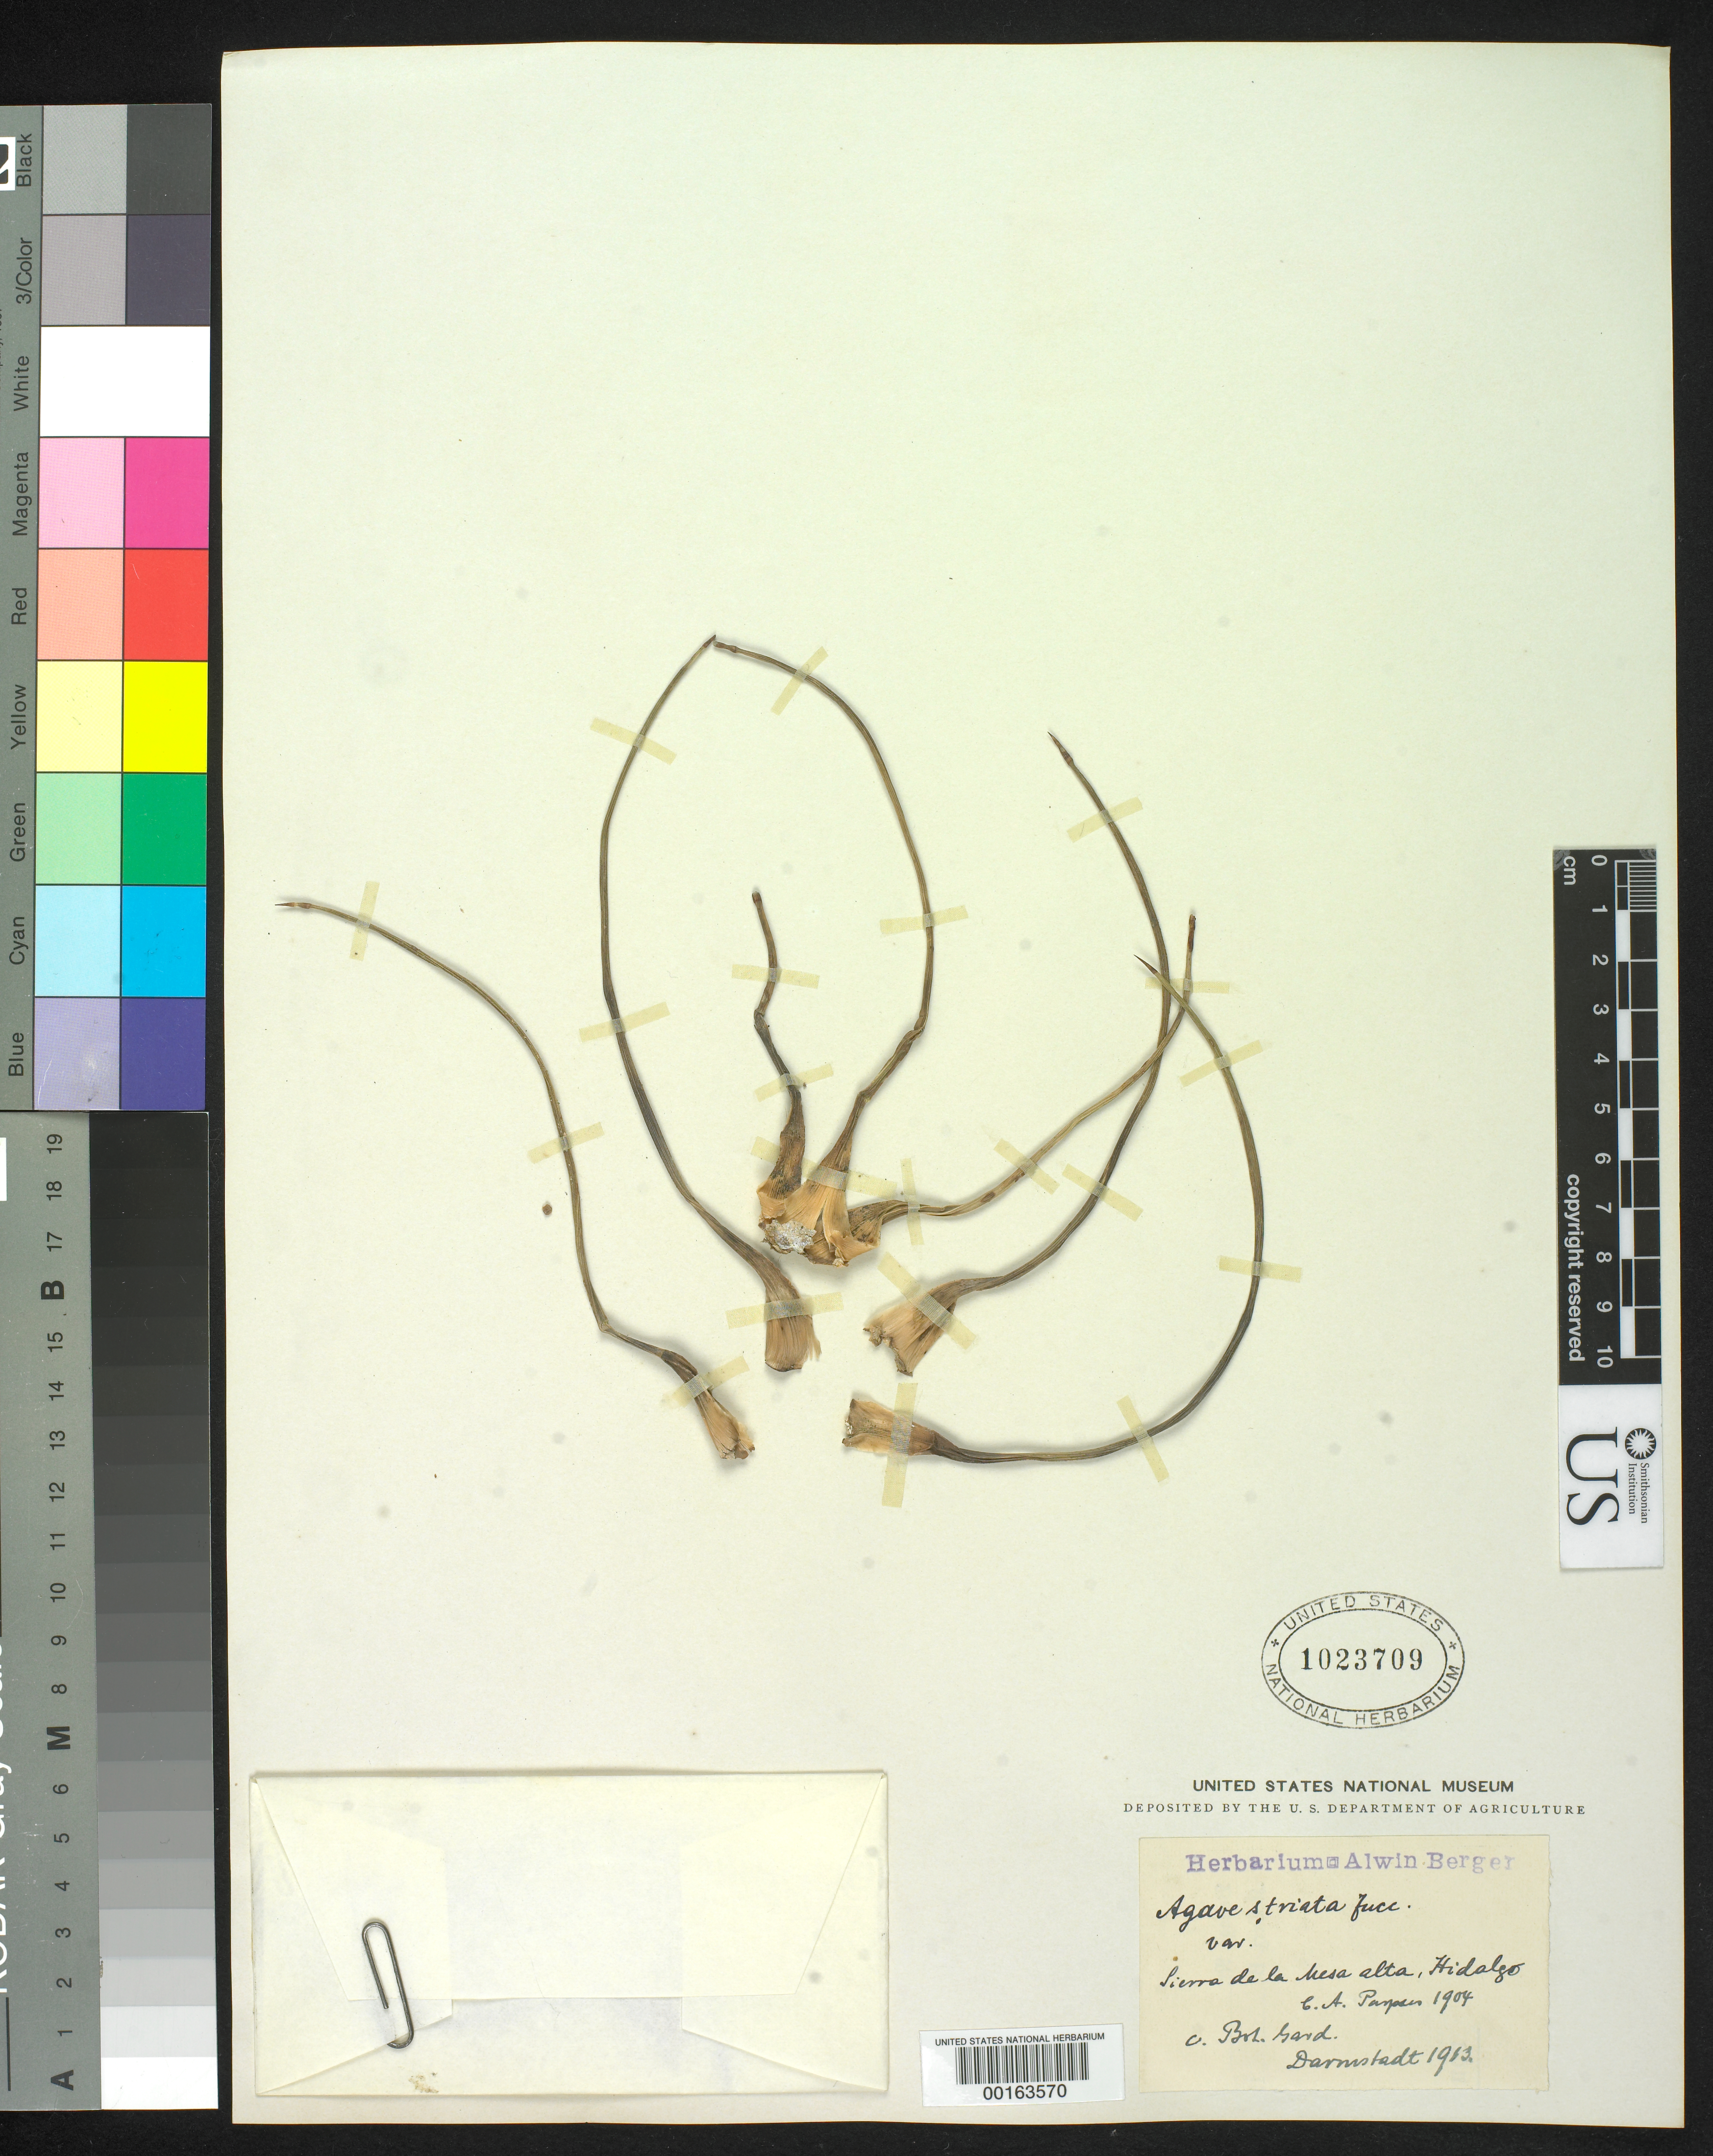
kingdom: Plantae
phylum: Tracheophyta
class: Liliopsida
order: Asparagales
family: Asparagaceae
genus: Agave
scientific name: Agave striata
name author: Zucc.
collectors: C. A. Purpus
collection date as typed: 1904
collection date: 1904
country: Mexico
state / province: Hidalgo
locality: Sierra de La Mesa Alta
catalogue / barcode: US 1023709